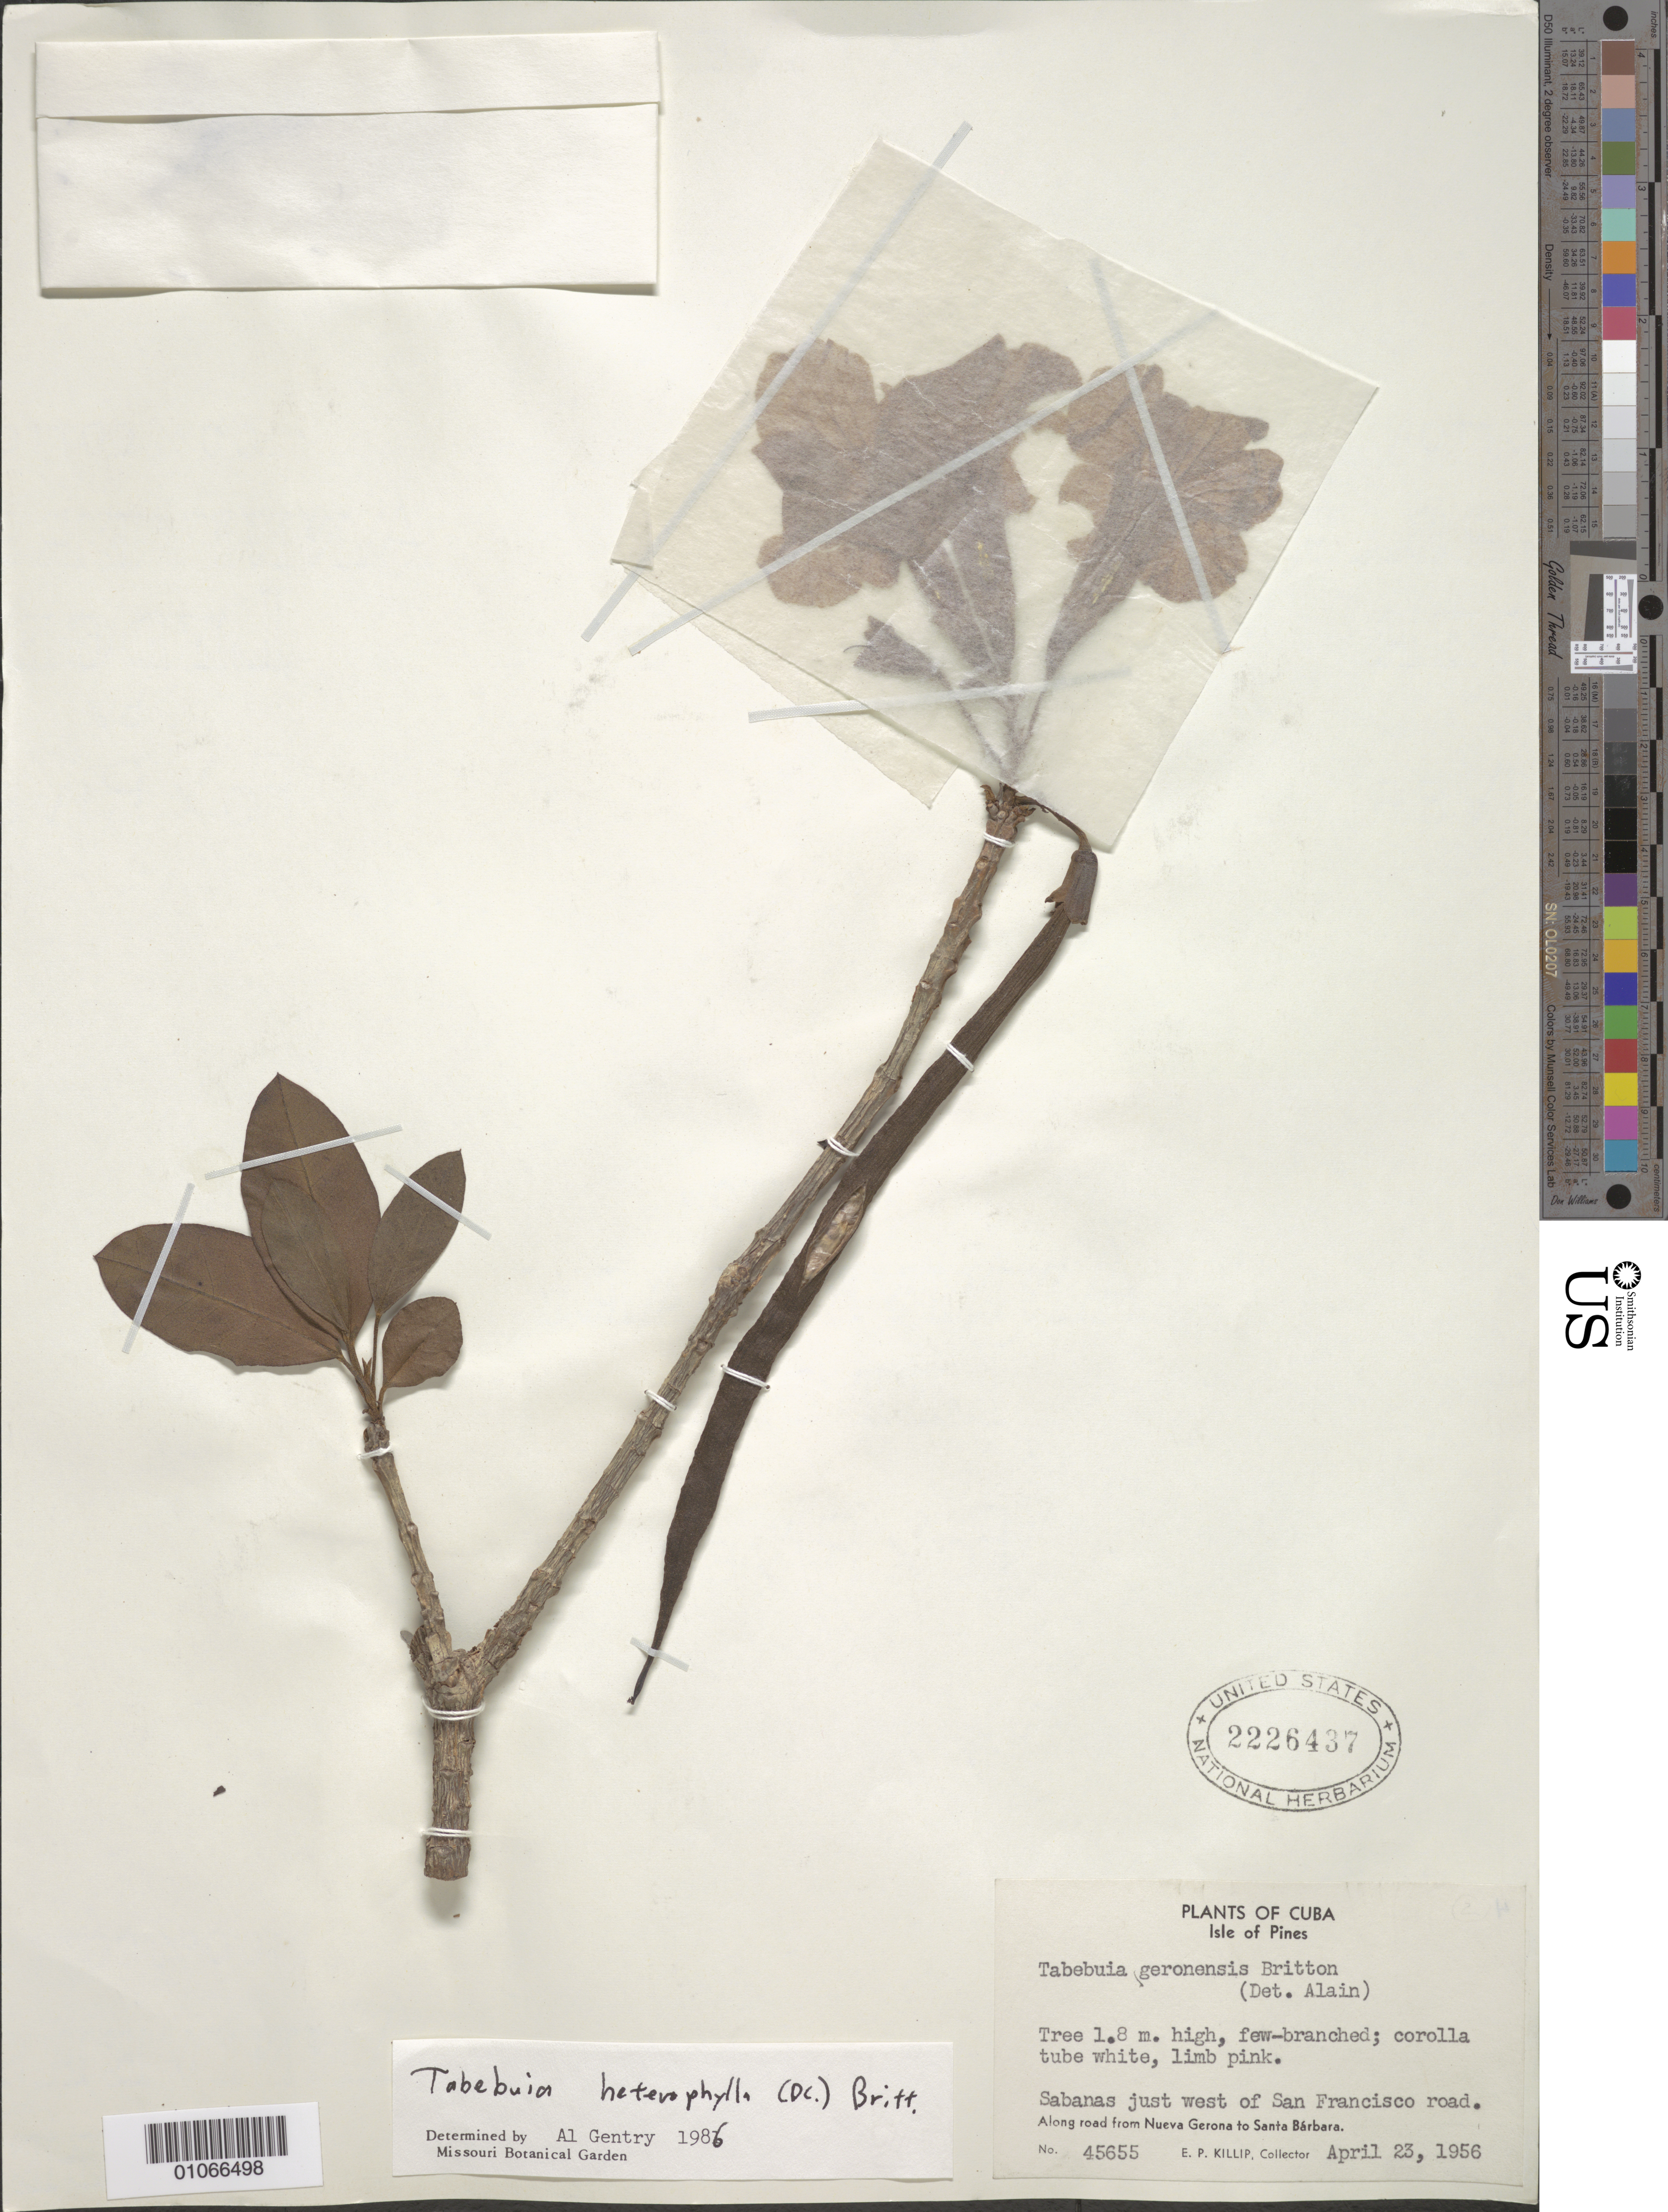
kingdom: Plantae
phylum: Tracheophyta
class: Magnoliopsida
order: Lamiales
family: Bignoniaceae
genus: Tabebuia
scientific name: Tabebuia heterophylla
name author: (DC.) Britton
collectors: E. P. Killip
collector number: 45655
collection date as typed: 23 Apr 1956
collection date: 1956-04-23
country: Cuba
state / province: Isla de La Juventud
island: Isla de la Juventud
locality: Isle of Pines, Along road from Nueva Gerona to Santa Barbara; savannas just west of San Francisco Road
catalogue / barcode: US 2226437